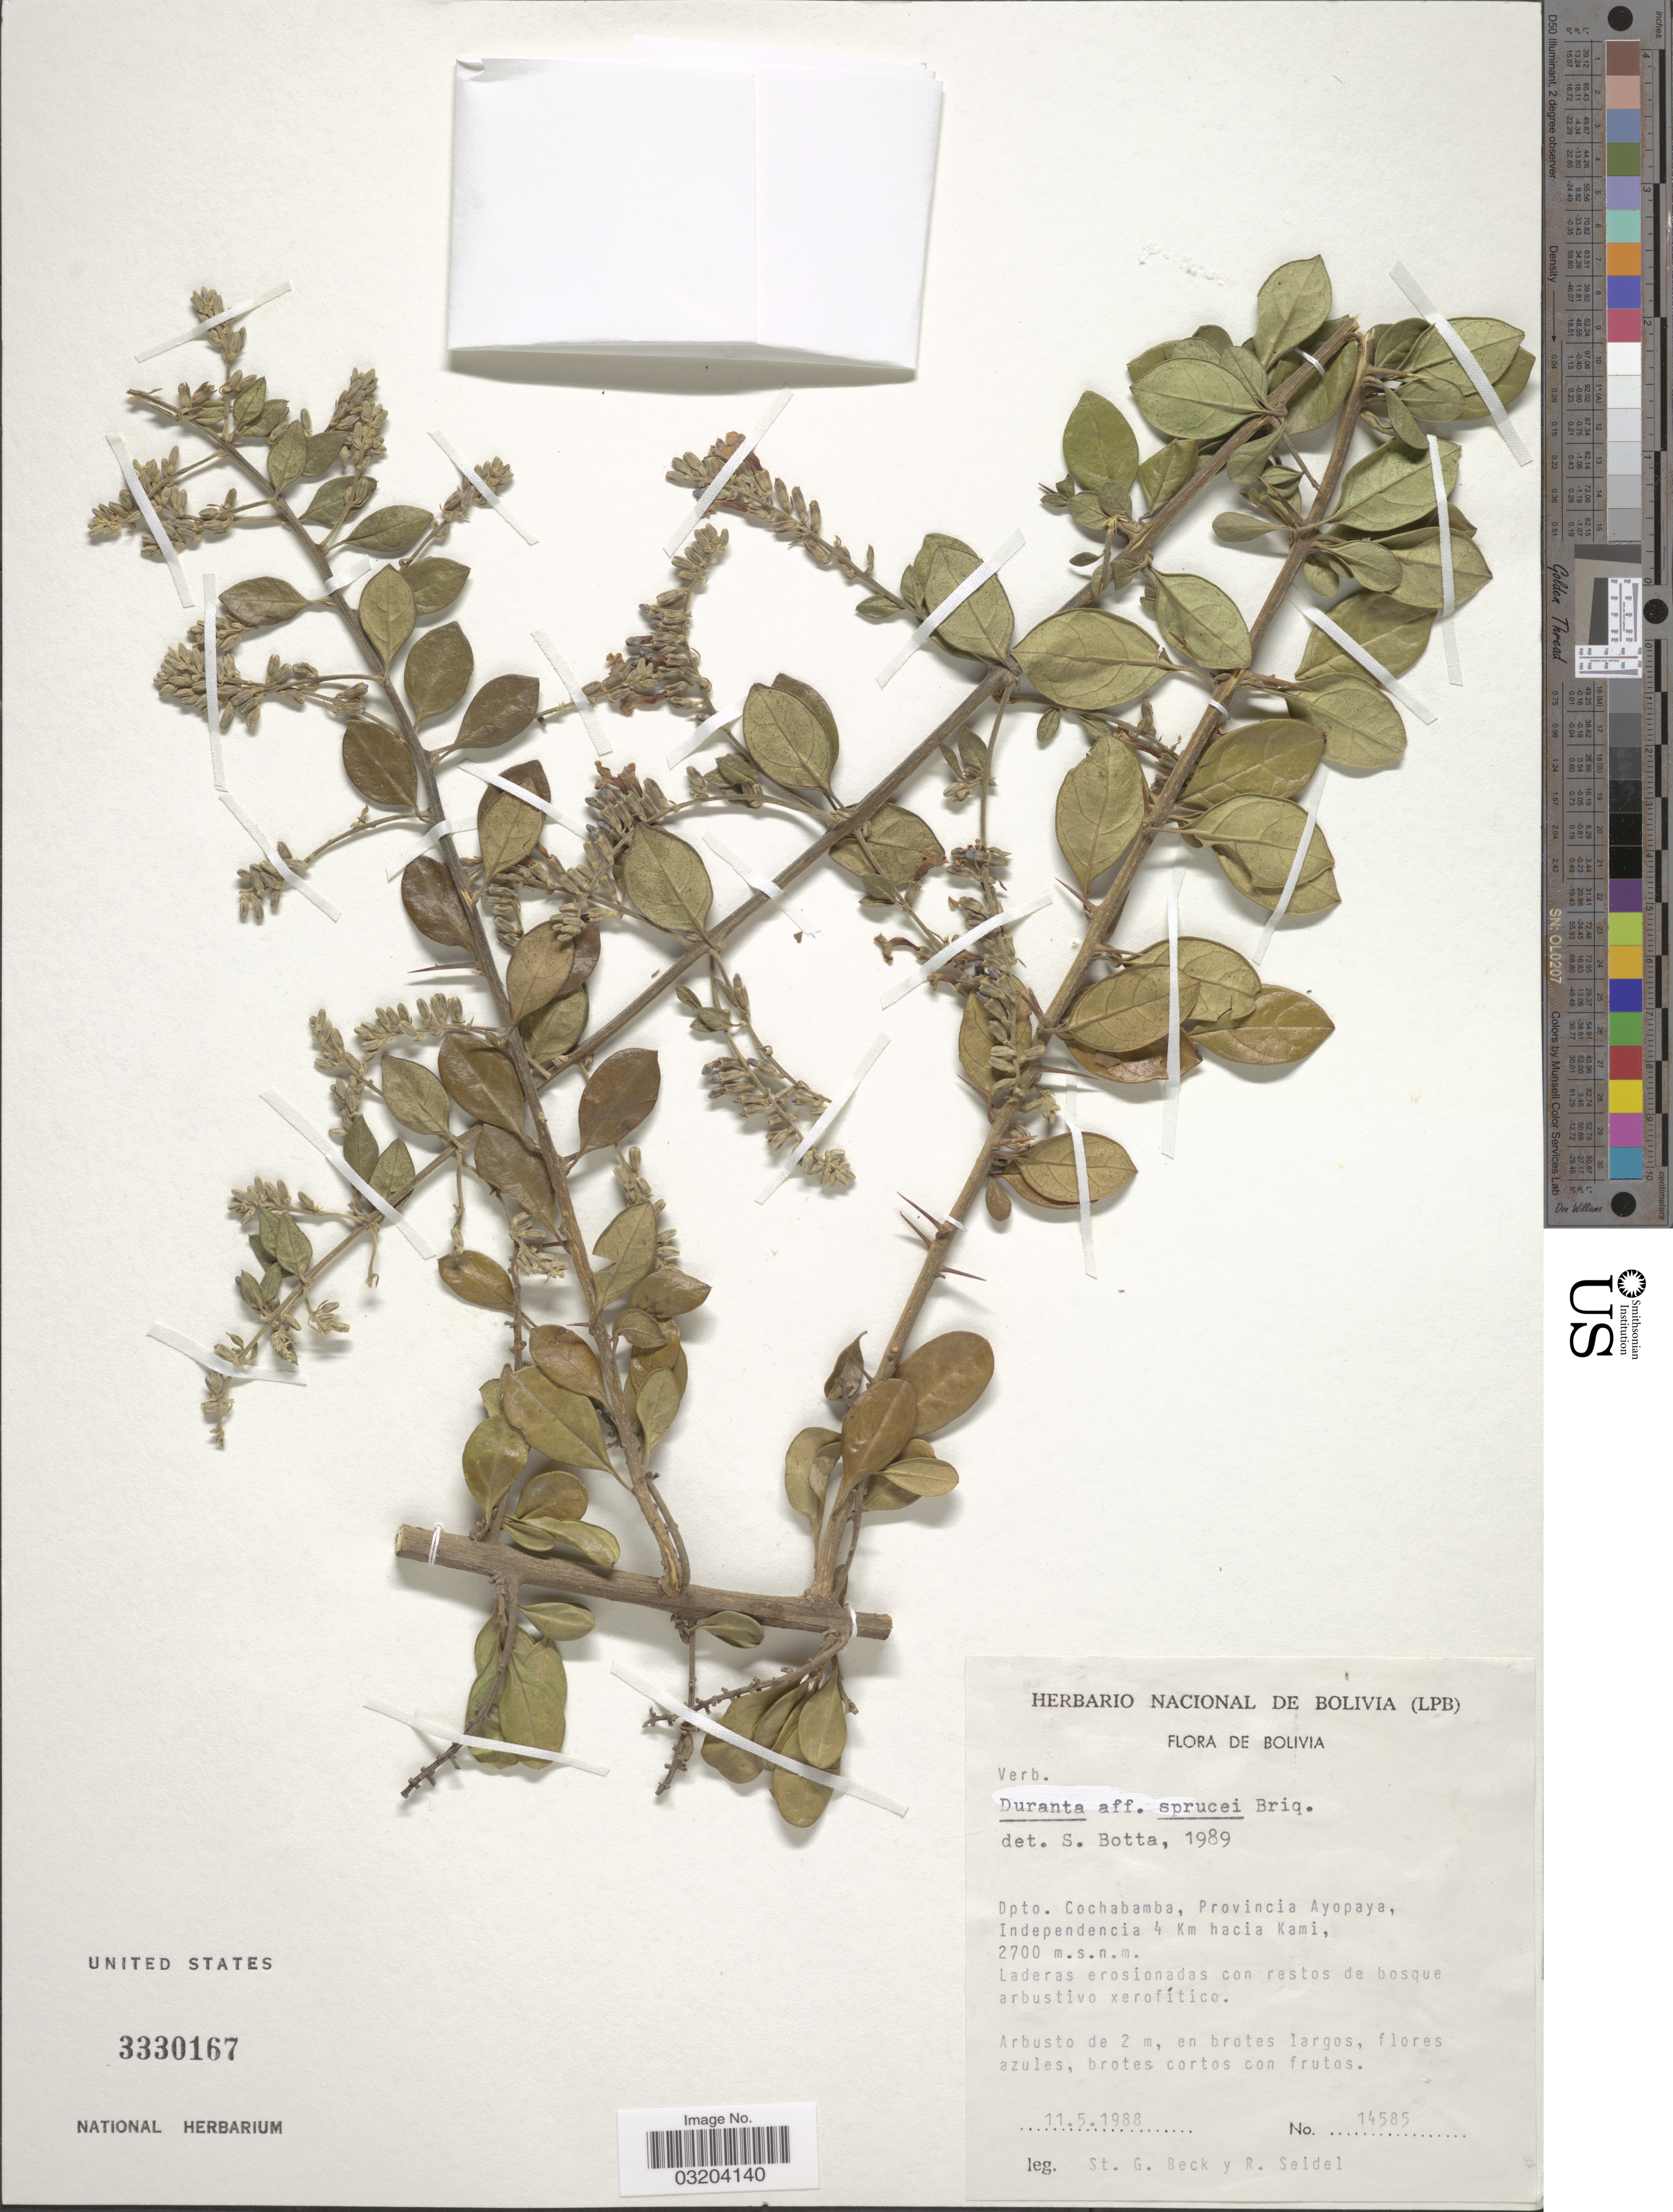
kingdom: Plantae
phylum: Tracheophyta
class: Magnoliopsida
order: Lamiales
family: Verbenaceae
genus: Duranta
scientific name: Duranta sp.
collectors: S. G. Beck & R. Seidel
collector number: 14585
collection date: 1988-05-11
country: Bolivia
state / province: Cochabamba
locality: Dpto. Cochabamba, Provincia Ayopaya, Independencia 4 Km hacia Kami.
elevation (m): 2700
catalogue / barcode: US 3330167